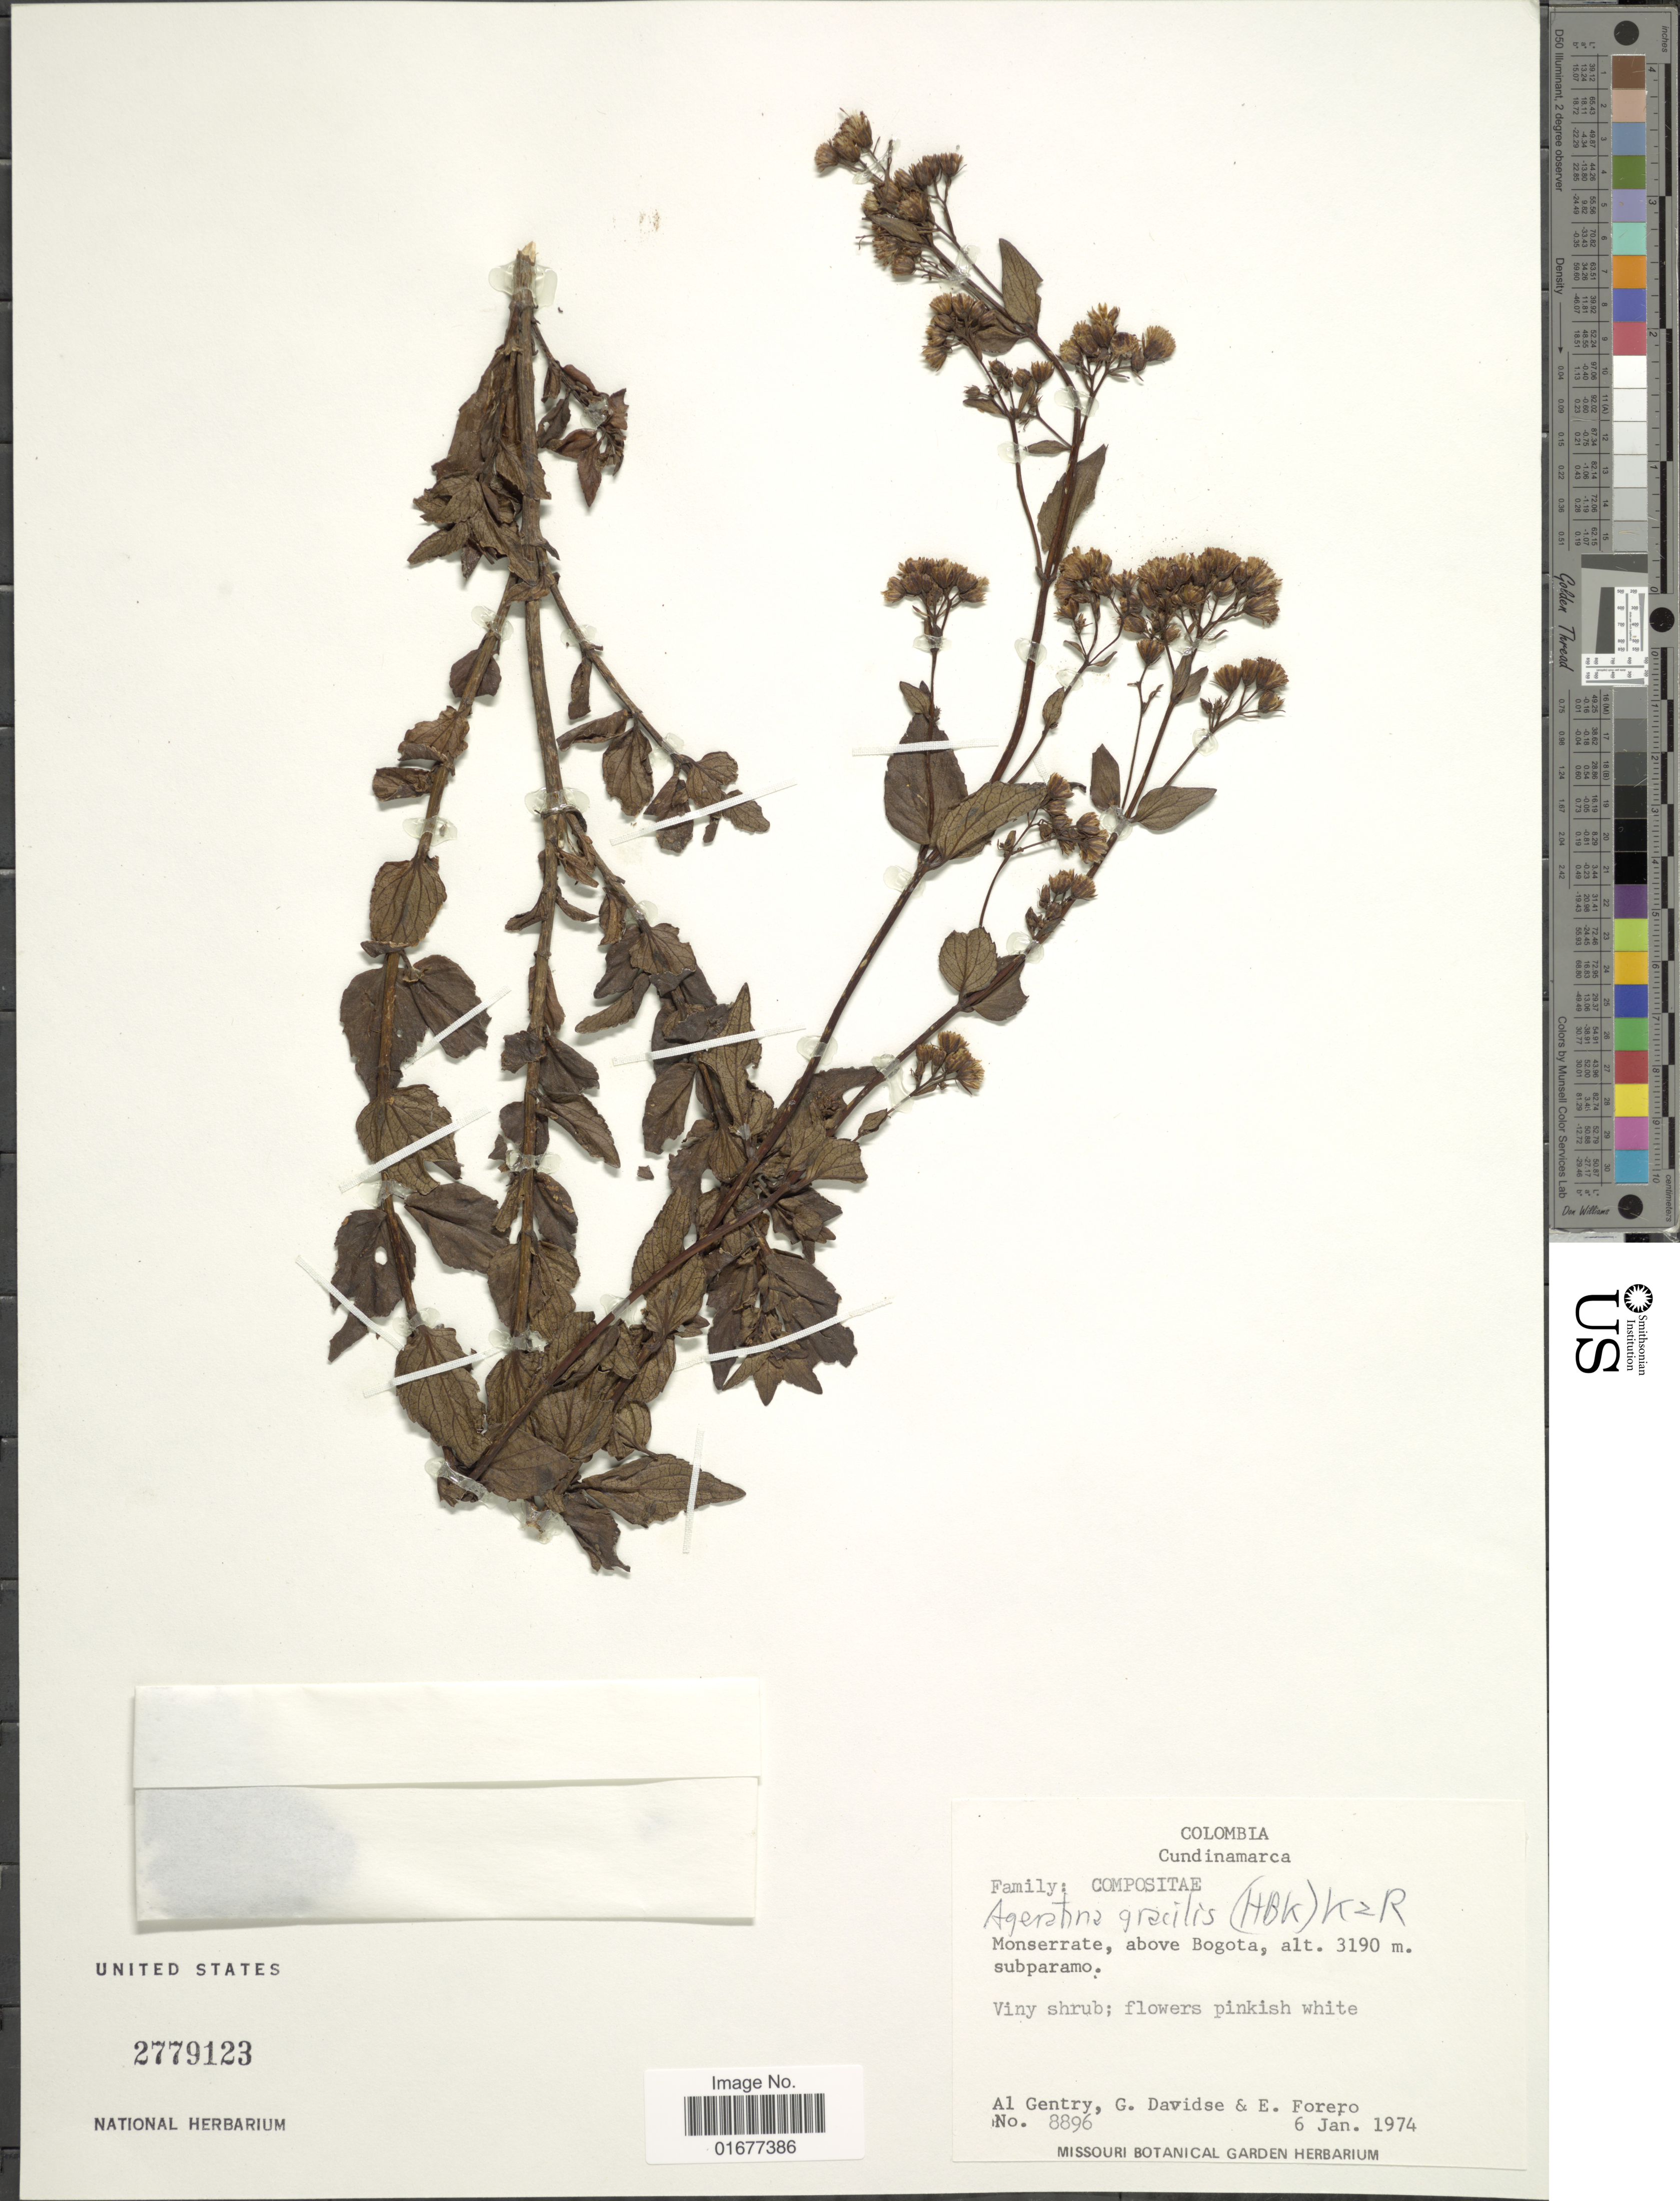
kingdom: Plantae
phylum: Tracheophyta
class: Magnoliopsida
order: Asterales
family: Asteraceae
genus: Ageratina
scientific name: Ageratina gracilis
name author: (Kunth) R.M. King & H. Rob.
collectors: A. H. Gentry, G. Davidse & E. Forero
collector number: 8896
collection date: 1974-01-06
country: Colombia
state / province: Cundinamarca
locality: Monserrate, above Bogota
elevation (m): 3190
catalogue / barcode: US 2773123